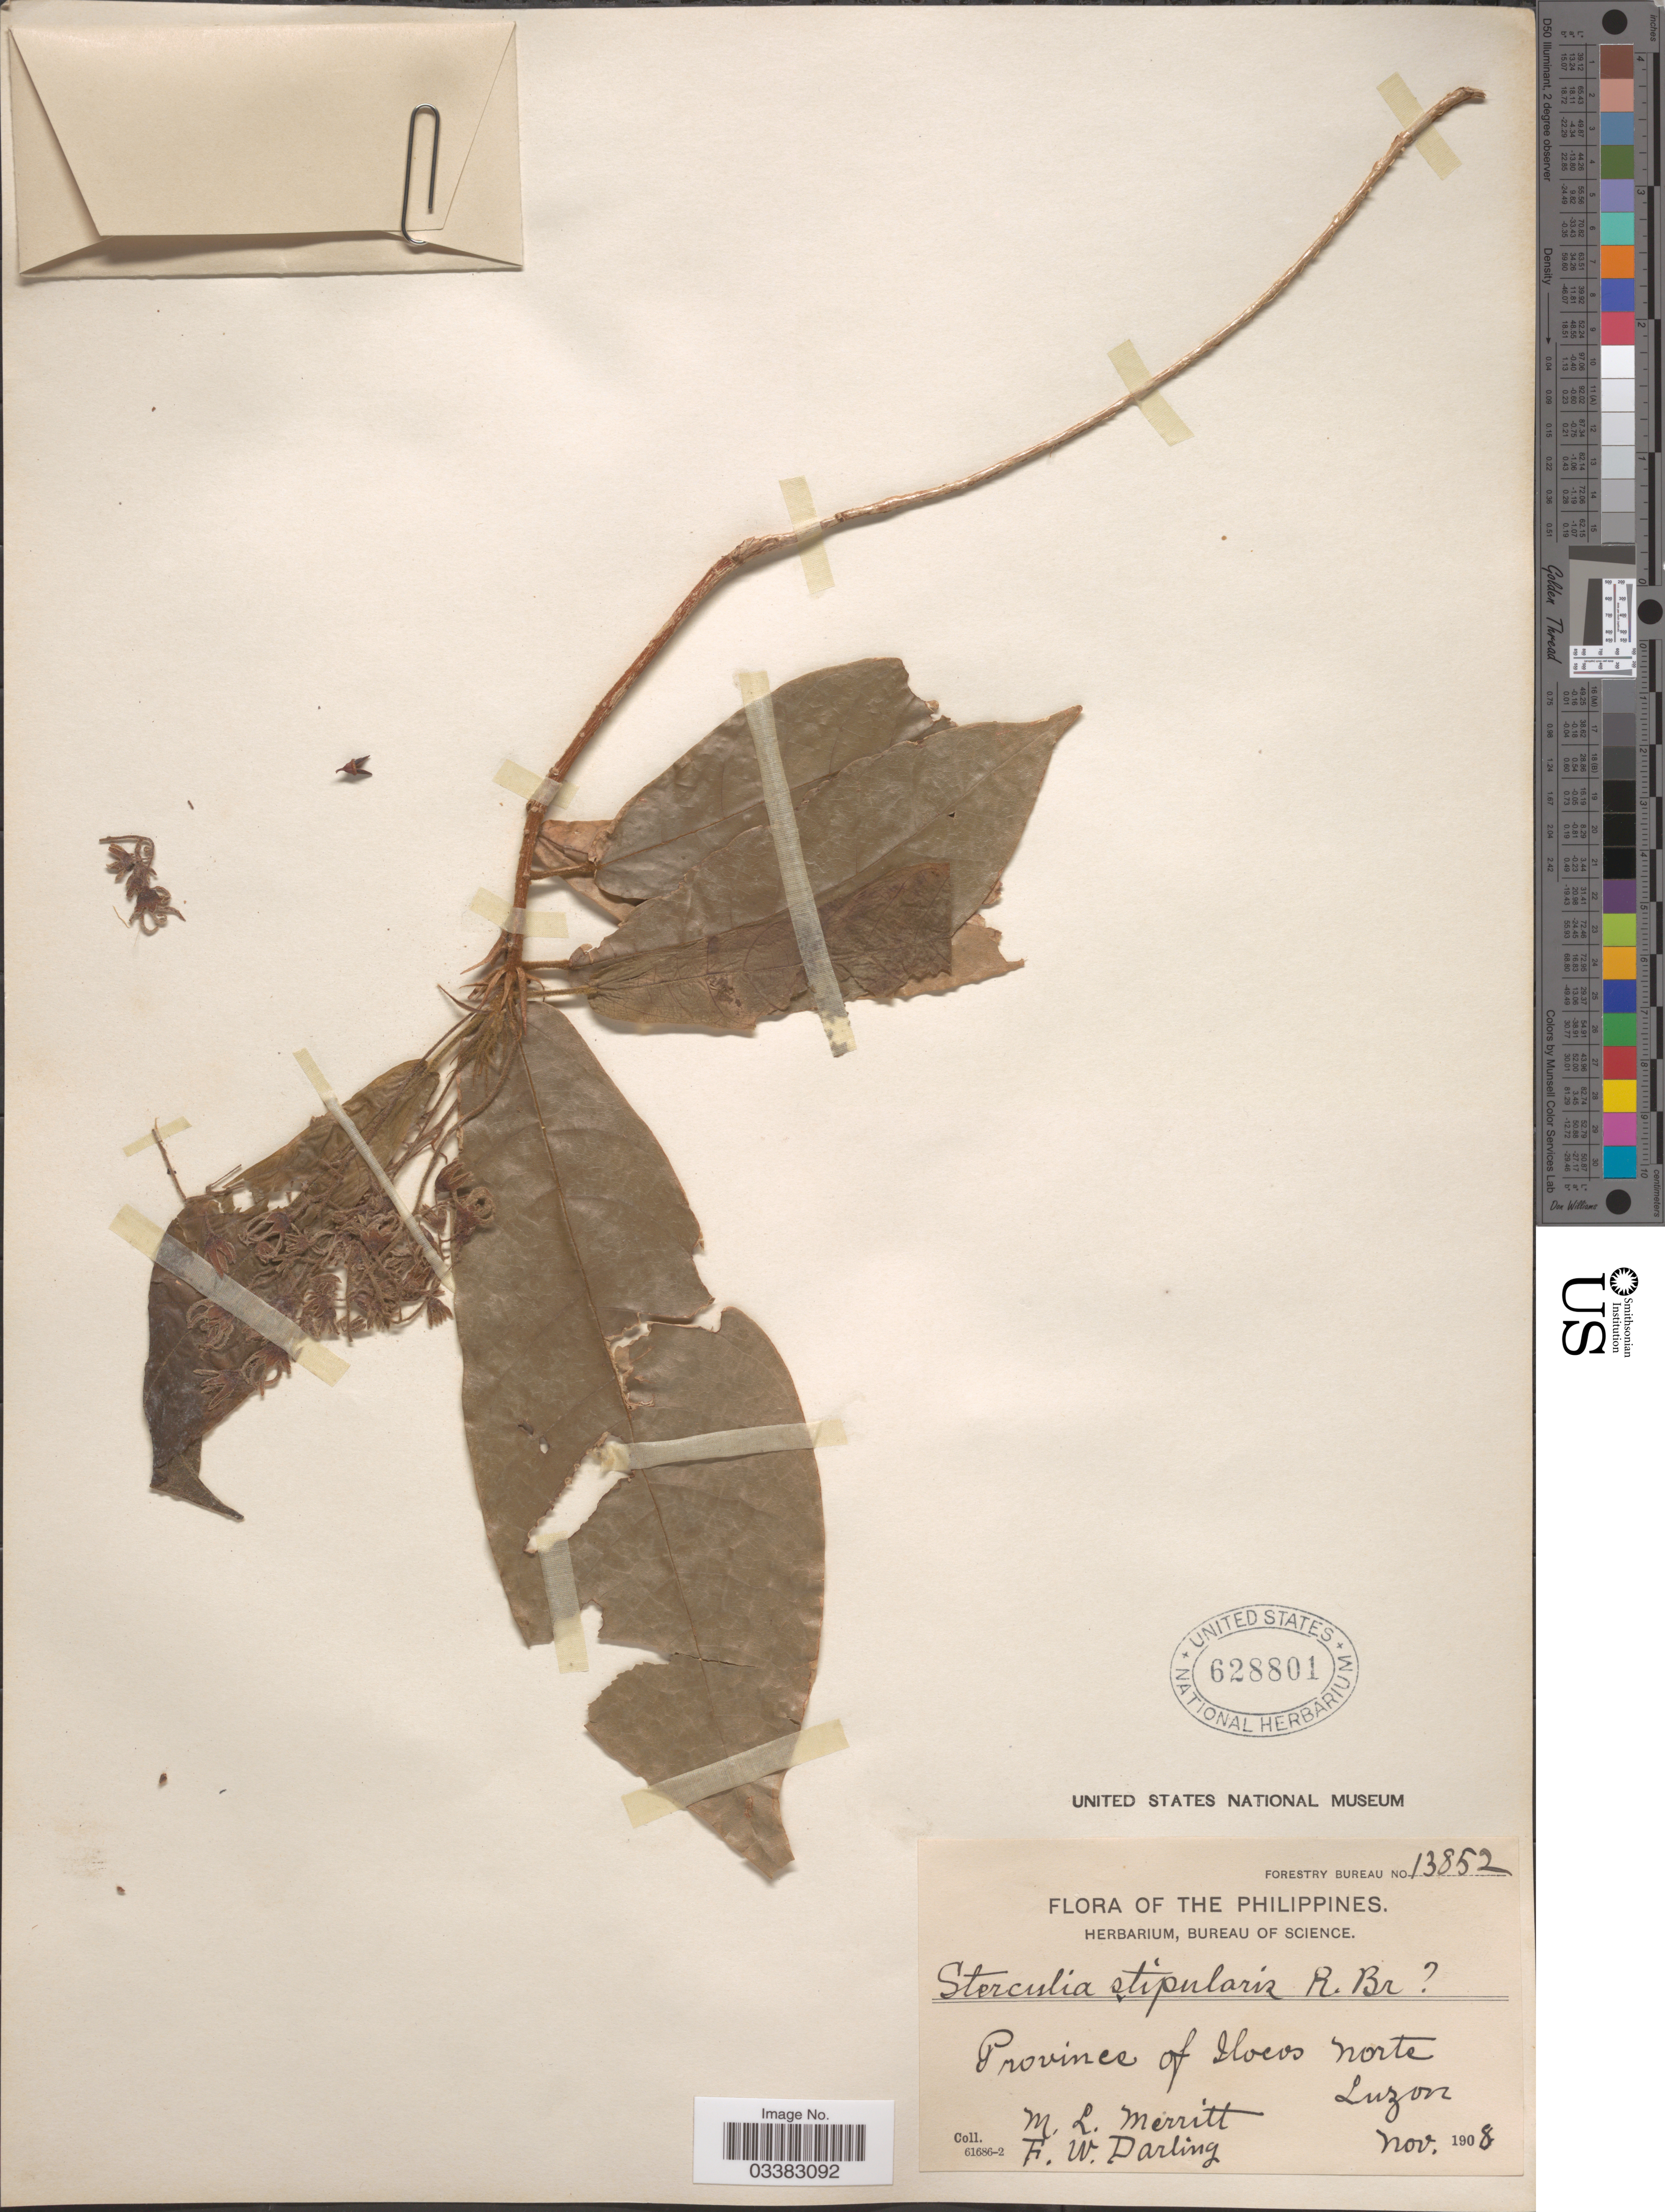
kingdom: Plantae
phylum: Tracheophyta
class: Magnoliopsida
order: Malvales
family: Malvaceae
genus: Sterculia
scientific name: Sterculia stipularis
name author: R. Br.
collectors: M. L. Merritt & F. Darling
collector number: Forestry Bureau 13852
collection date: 1908-11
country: Philippines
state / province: Ilocos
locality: Province of Ilocos Norte, Luzon.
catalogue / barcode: US 628801